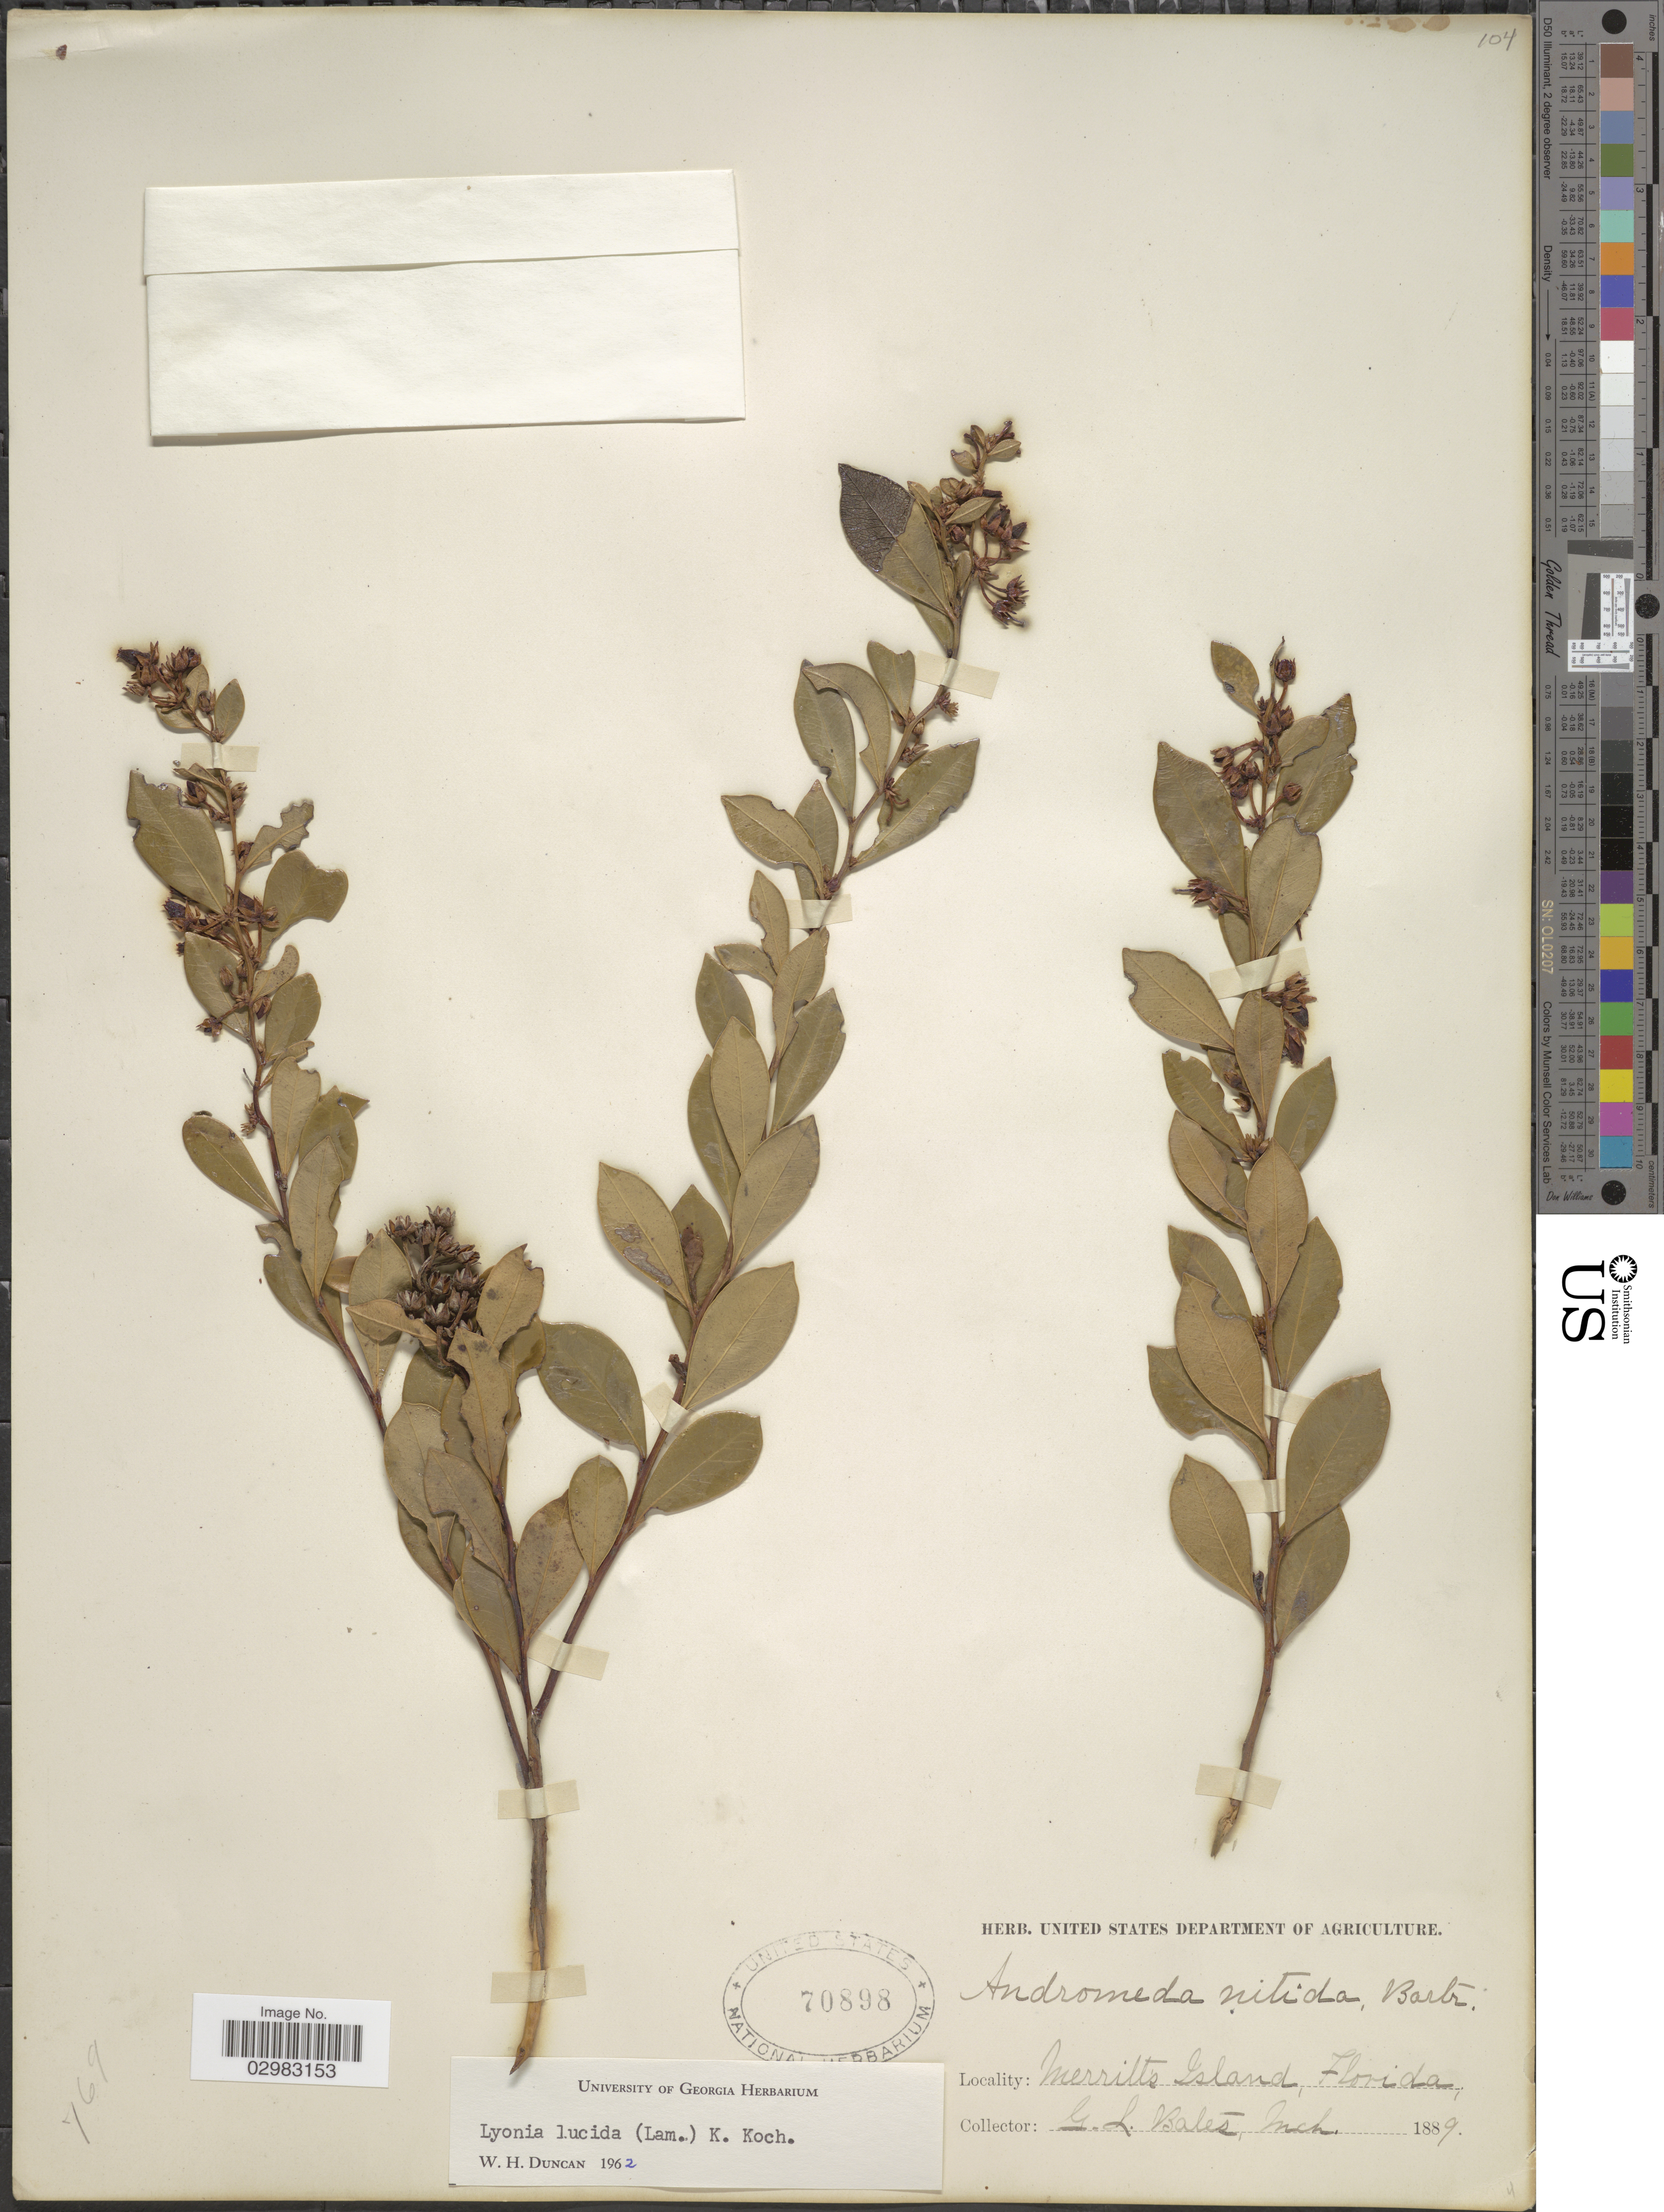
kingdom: Plantae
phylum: Tracheophyta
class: Magnoliopsida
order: Ericales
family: Ericaceae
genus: Lyonia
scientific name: Lyonia lucida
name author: K. Koch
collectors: G. Bates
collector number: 4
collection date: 1889-03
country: United States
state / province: Florida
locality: Merritt's Island.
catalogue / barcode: US 70898